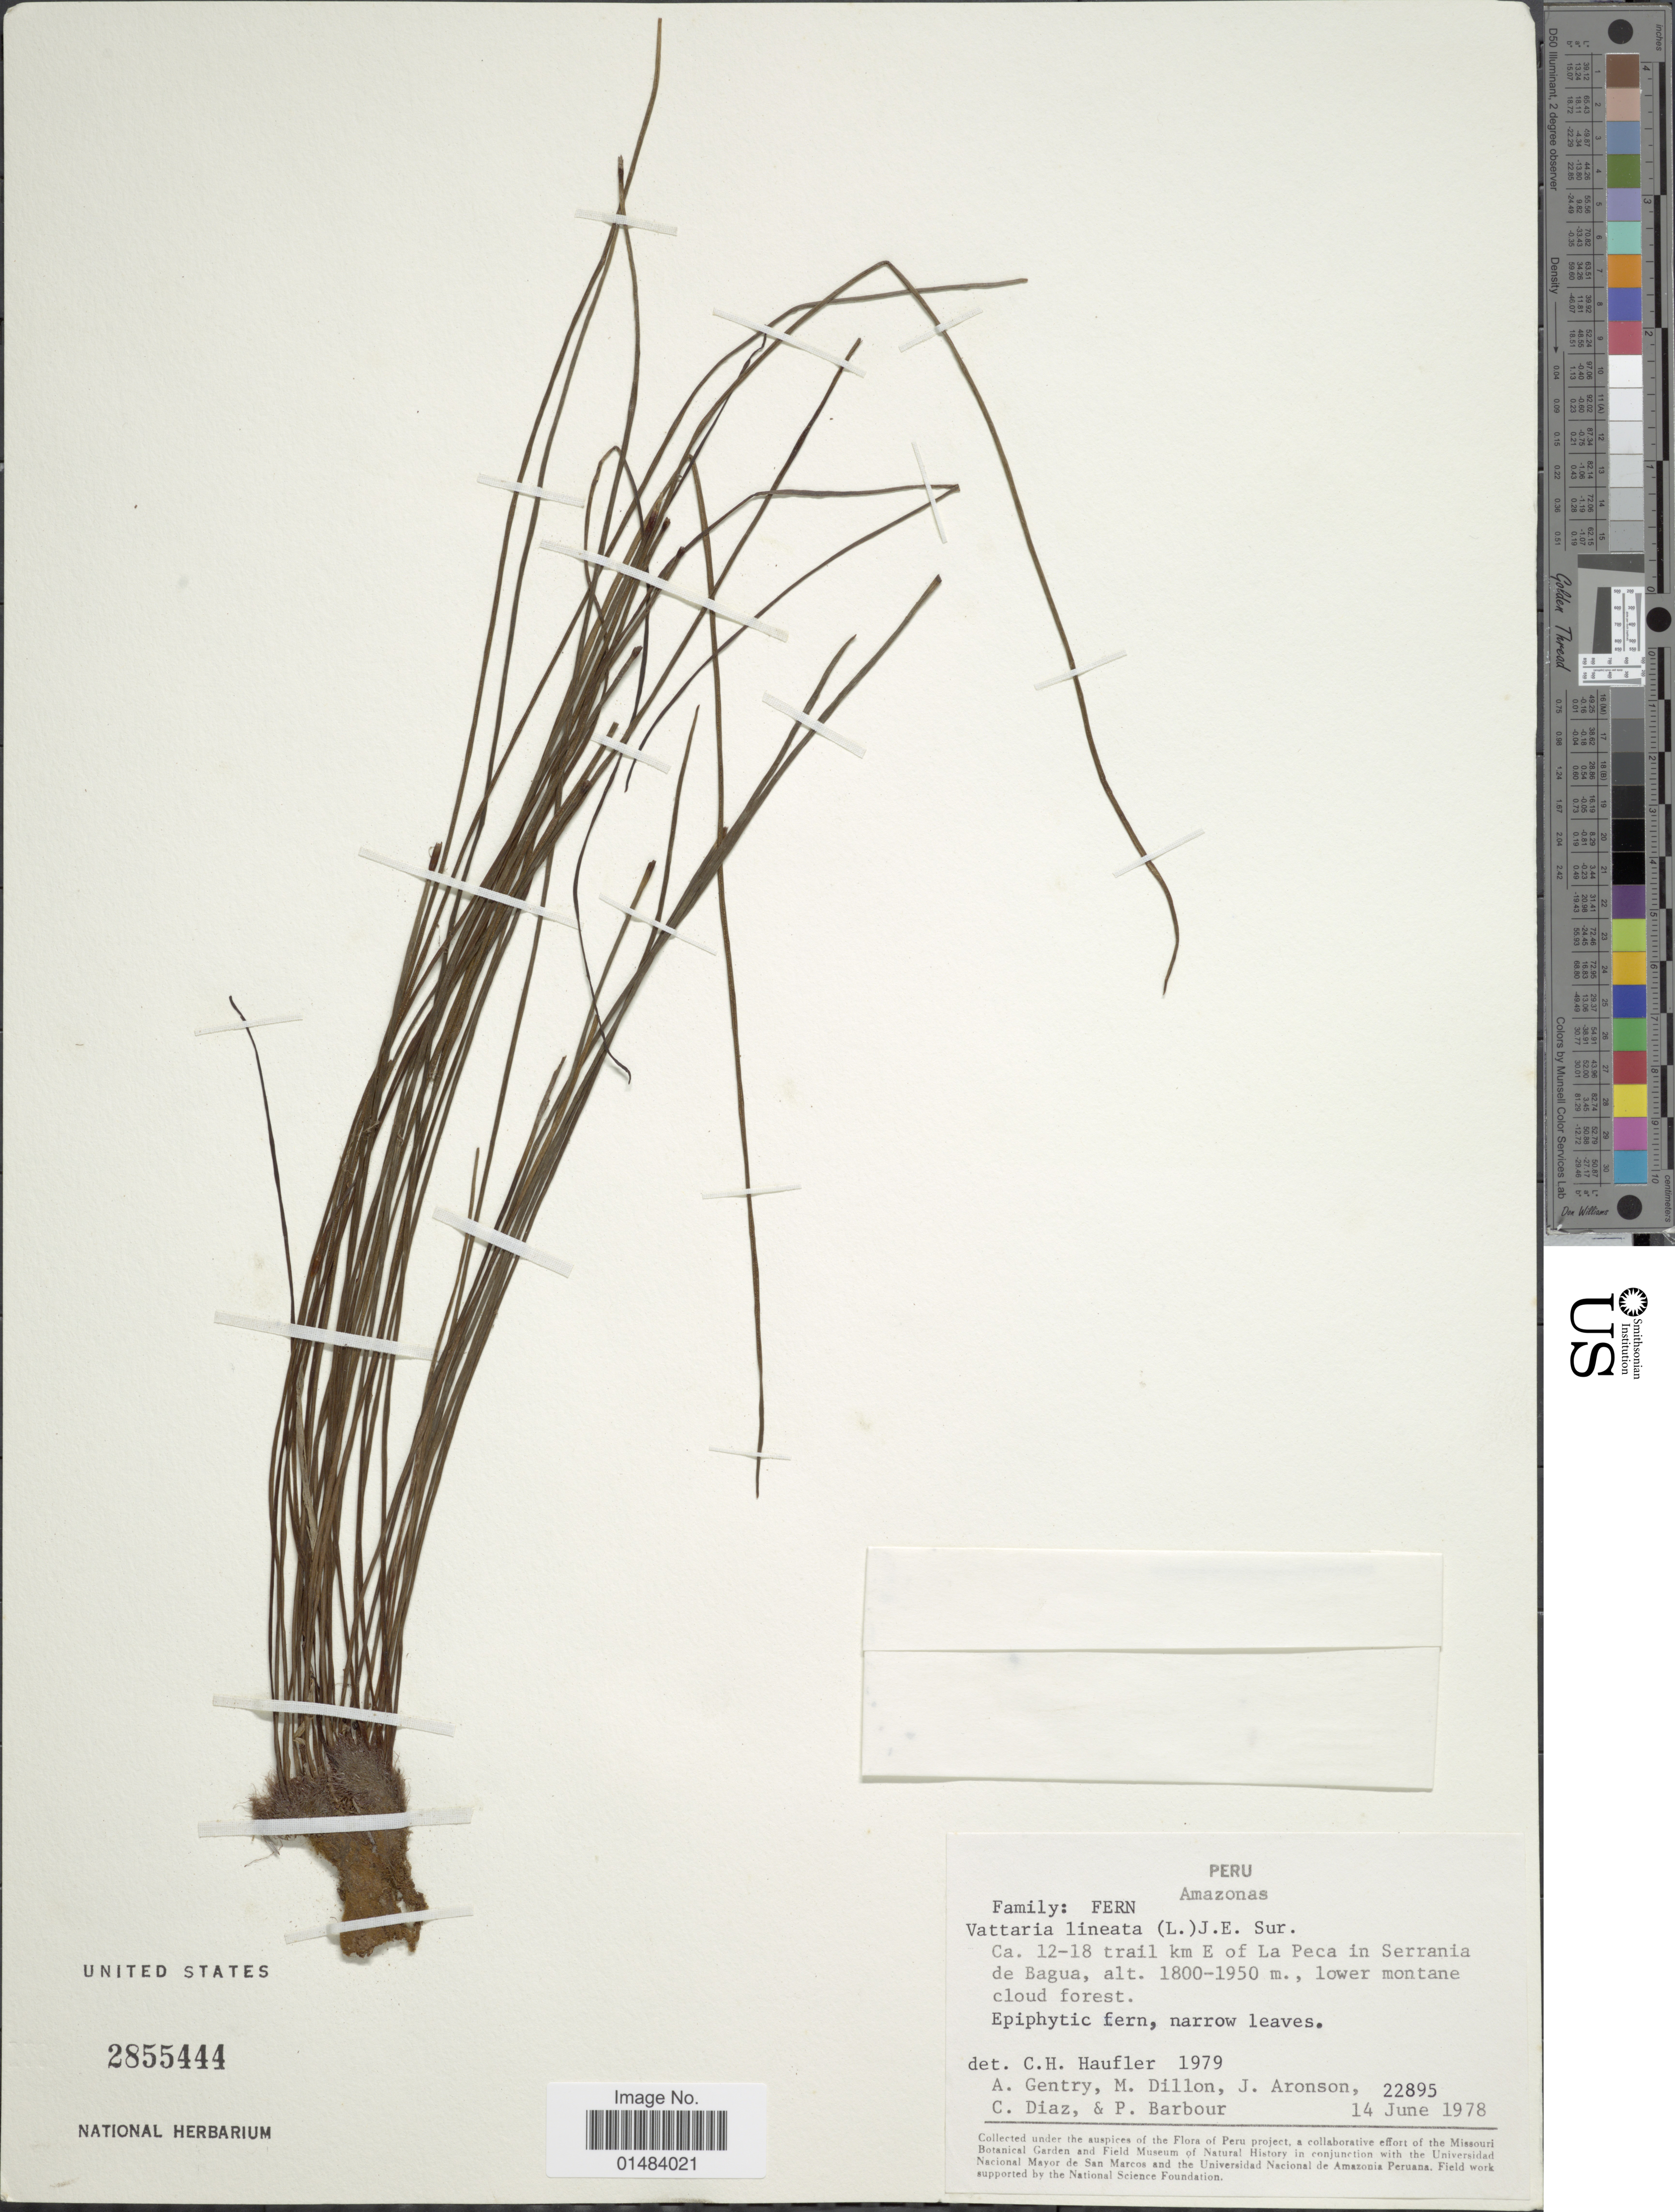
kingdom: Plantae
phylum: Tracheophyta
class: Polypodiopsida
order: Polypodiales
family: Pteridaceae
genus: Vittaria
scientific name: Vittaria lineata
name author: (L.) Sm.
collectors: A. H. Gentry, M. O. Dillon, J. Aronson, C. Díaz & P. Barbour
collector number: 22895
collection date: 1978-06-14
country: Peru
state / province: Amazonas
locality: Amazonas, Ca. 12-18 trail km E of La Peca in Serrania de Bagua.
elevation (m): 1800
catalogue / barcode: US 2855444